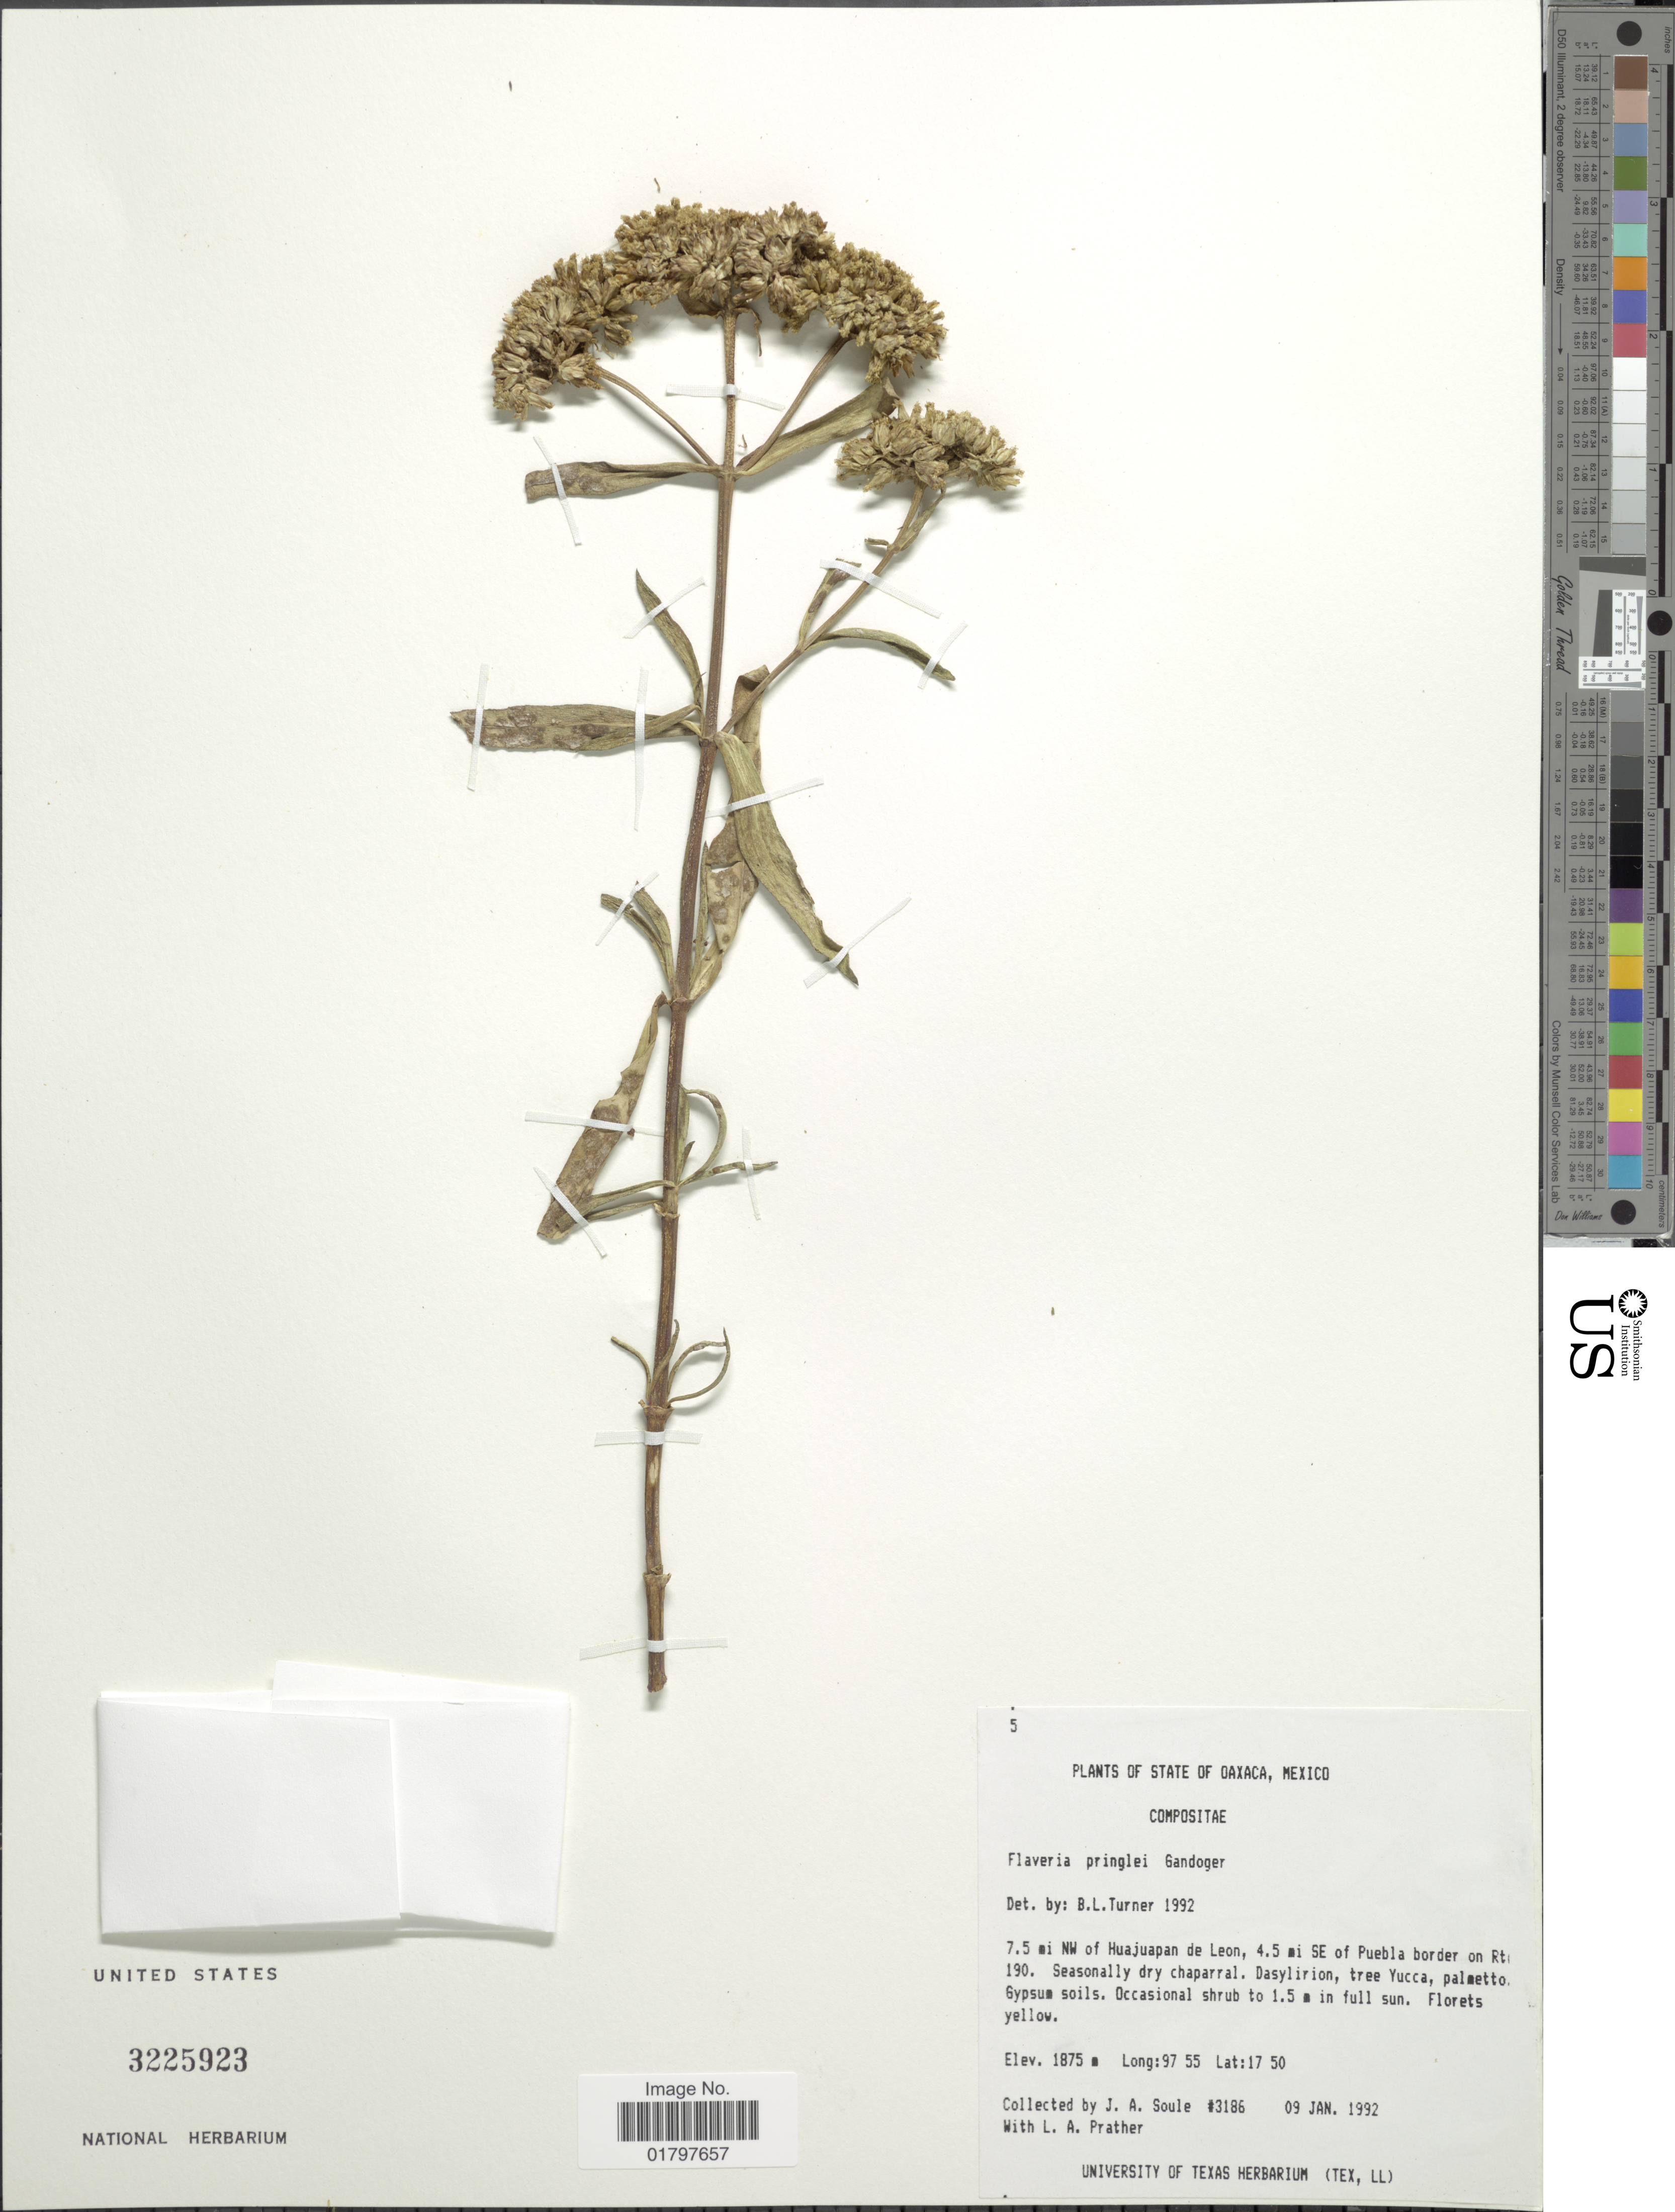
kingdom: Plantae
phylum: Tracheophyta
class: Magnoliopsida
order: Asterales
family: Asteraceae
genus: Flaveria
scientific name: Flaveria pringlei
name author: Gand.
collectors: J. Soule & L. A. Prather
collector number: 3186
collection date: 1992-01-09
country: Mexico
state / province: Oaxaca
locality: State of Oaxaca, Mexico. 7.5 mi NW of Huajuapan de Leon, 4.5 mi SE of Puebla border on Rt 190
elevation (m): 1875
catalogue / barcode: US 3225923